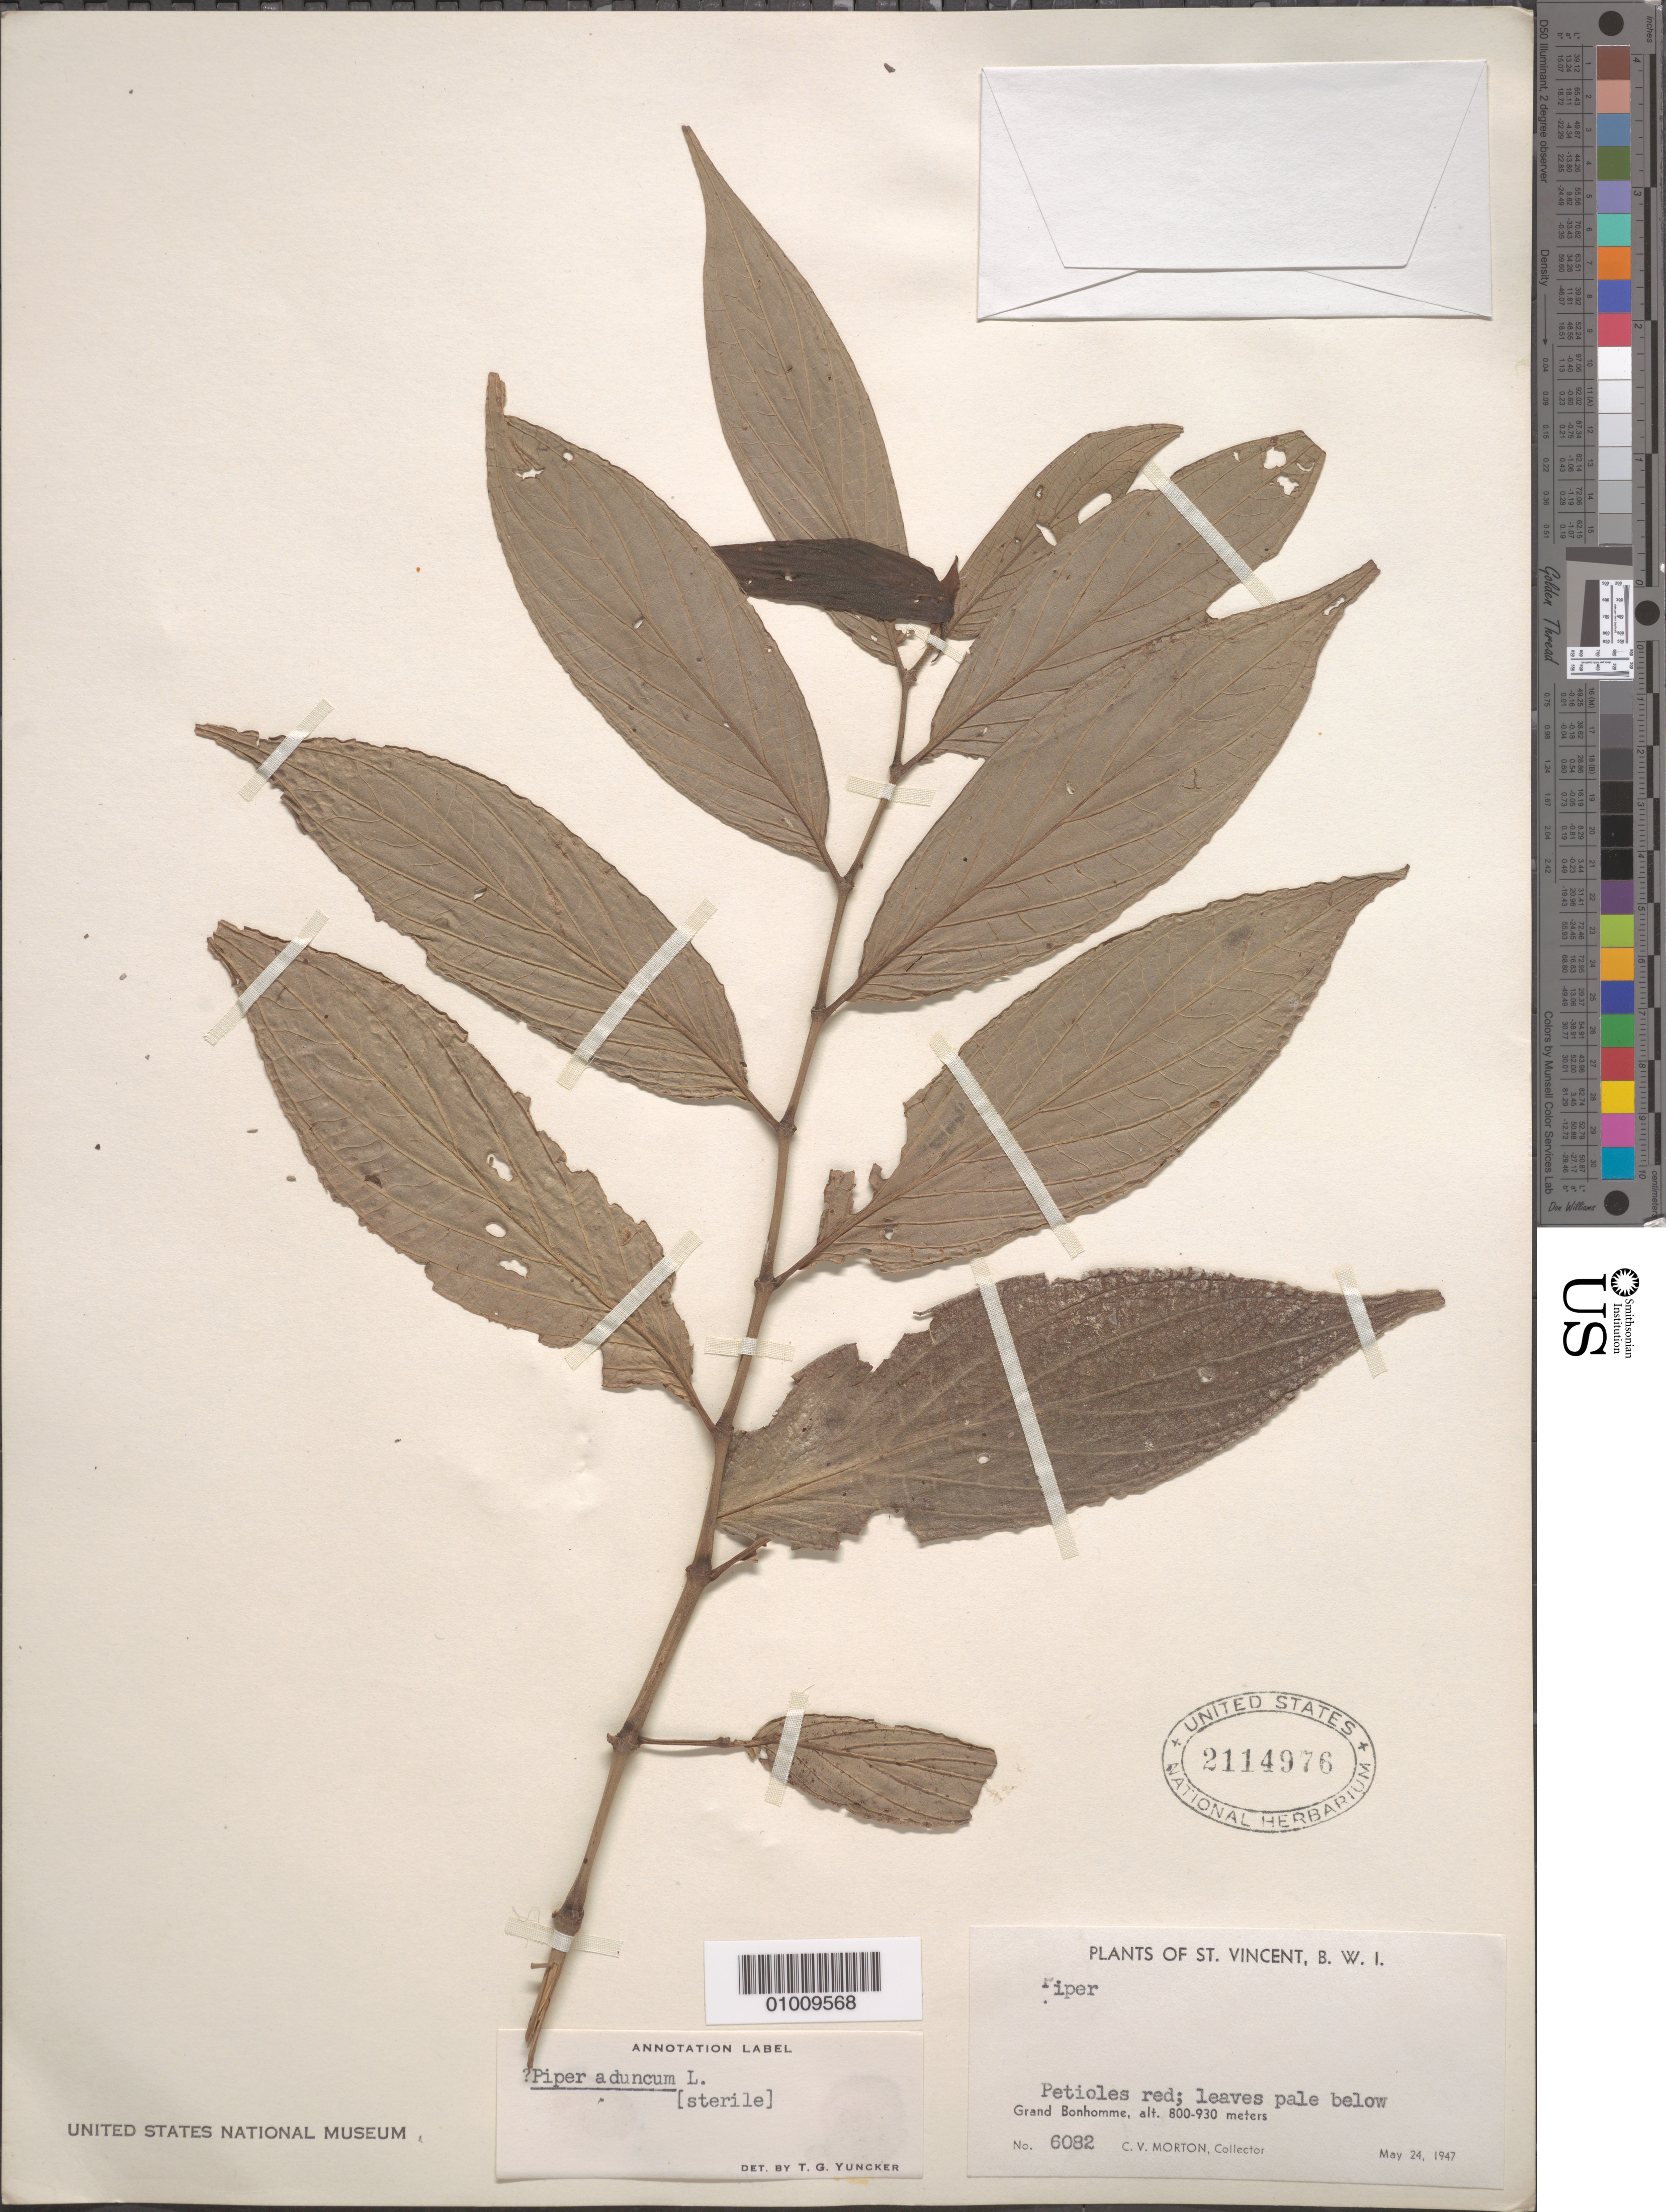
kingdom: Plantae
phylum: Tracheophyta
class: Magnoliopsida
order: Piperales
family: Piperaceae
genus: Piper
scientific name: Piper aduncum var. aduncum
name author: L.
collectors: C. V. Morton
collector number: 6082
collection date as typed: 24 May 1947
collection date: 1947-05-24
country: St. Vincent - Grenadines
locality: Grand Bonhomme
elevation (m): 800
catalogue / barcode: US 2114976